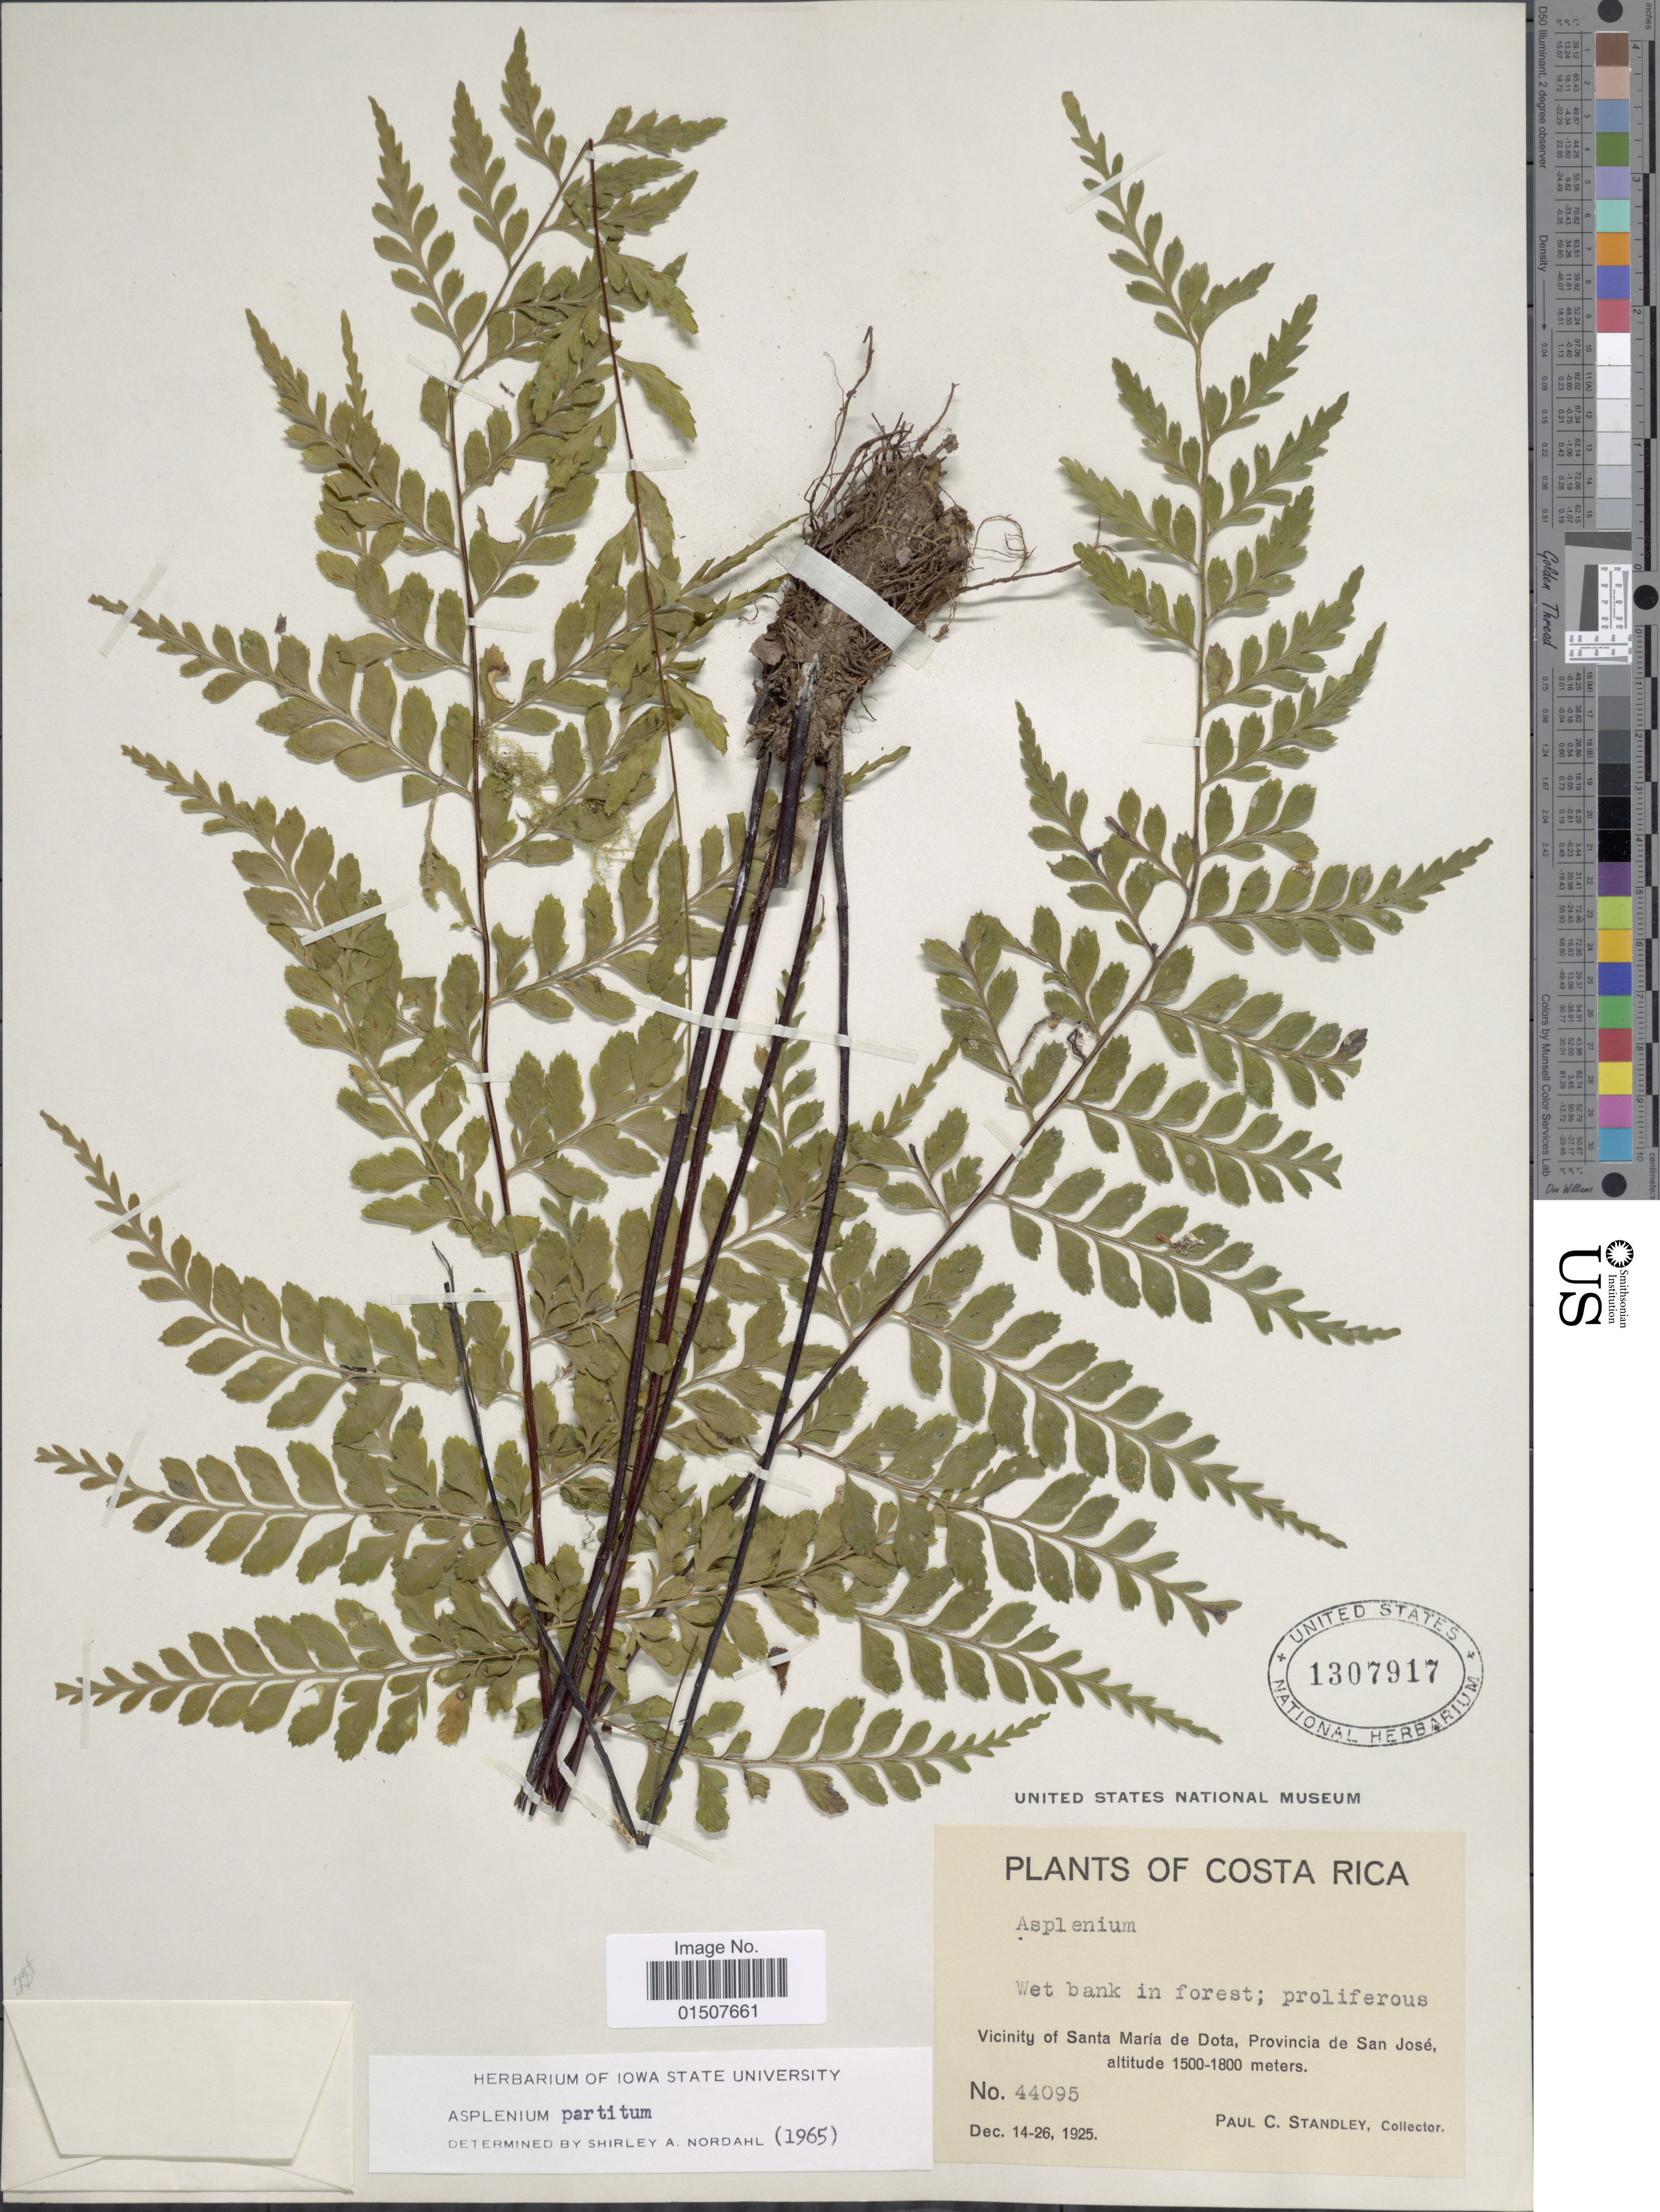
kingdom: Plantae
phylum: Tracheophyta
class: Polypodiopsida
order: Polypodiales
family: Aspleniaceae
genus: Asplenium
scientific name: Asplenium radicans var. partitum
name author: (Klotzsch) Hieron.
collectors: P. C. Standley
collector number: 44095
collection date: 1925-12-14/1925-12-26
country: Costa Rica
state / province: San José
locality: Vicinity of Santa Maria de Dota, Provincia de San Jose.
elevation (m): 1500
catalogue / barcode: US 1307917